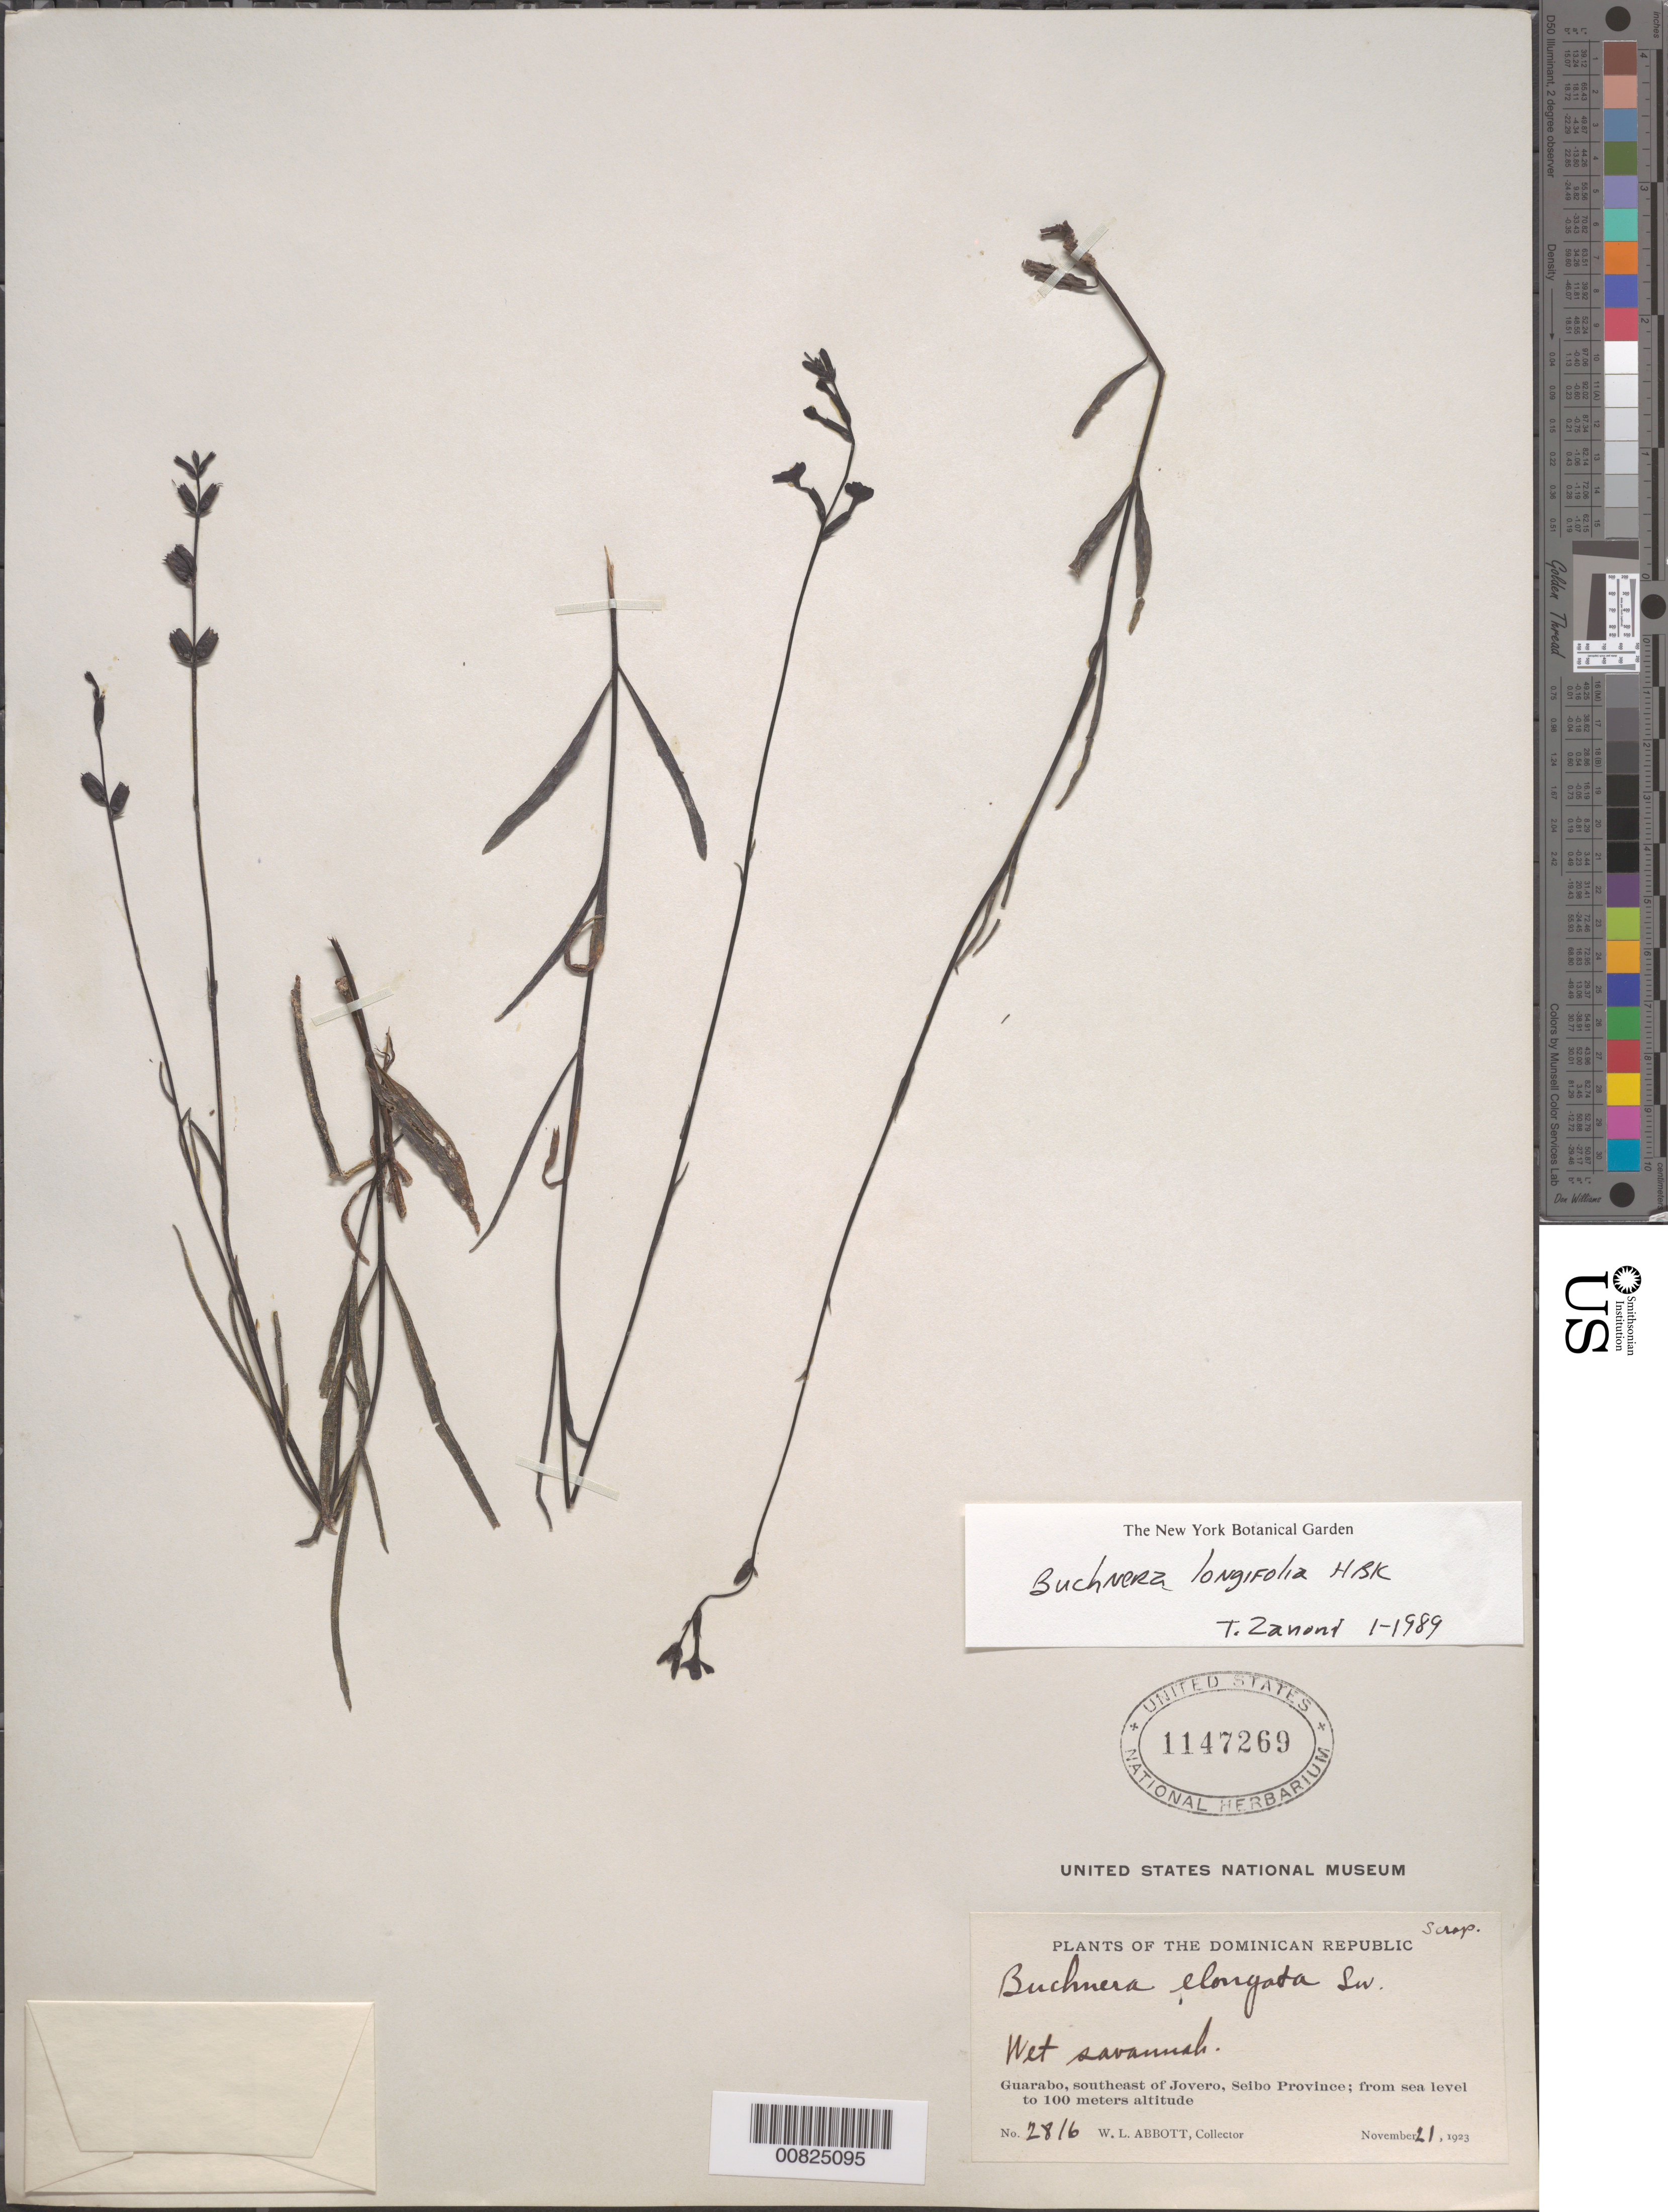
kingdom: Plantae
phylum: Tracheophyta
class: Magnoliopsida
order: Lamiales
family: Orobanchaceae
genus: Buchnera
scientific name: Buchnera longifolia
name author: Kunth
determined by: Zanoni, T. A., (NY), New York Botanical Garden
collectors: W. L. Abbott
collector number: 2816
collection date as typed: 21 Nov 1923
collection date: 1923-11-21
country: Dominican Republic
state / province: El Seibo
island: Hispaniola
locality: Guarabo, SE of Jovero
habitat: Wet savannah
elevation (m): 0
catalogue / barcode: US 1147269